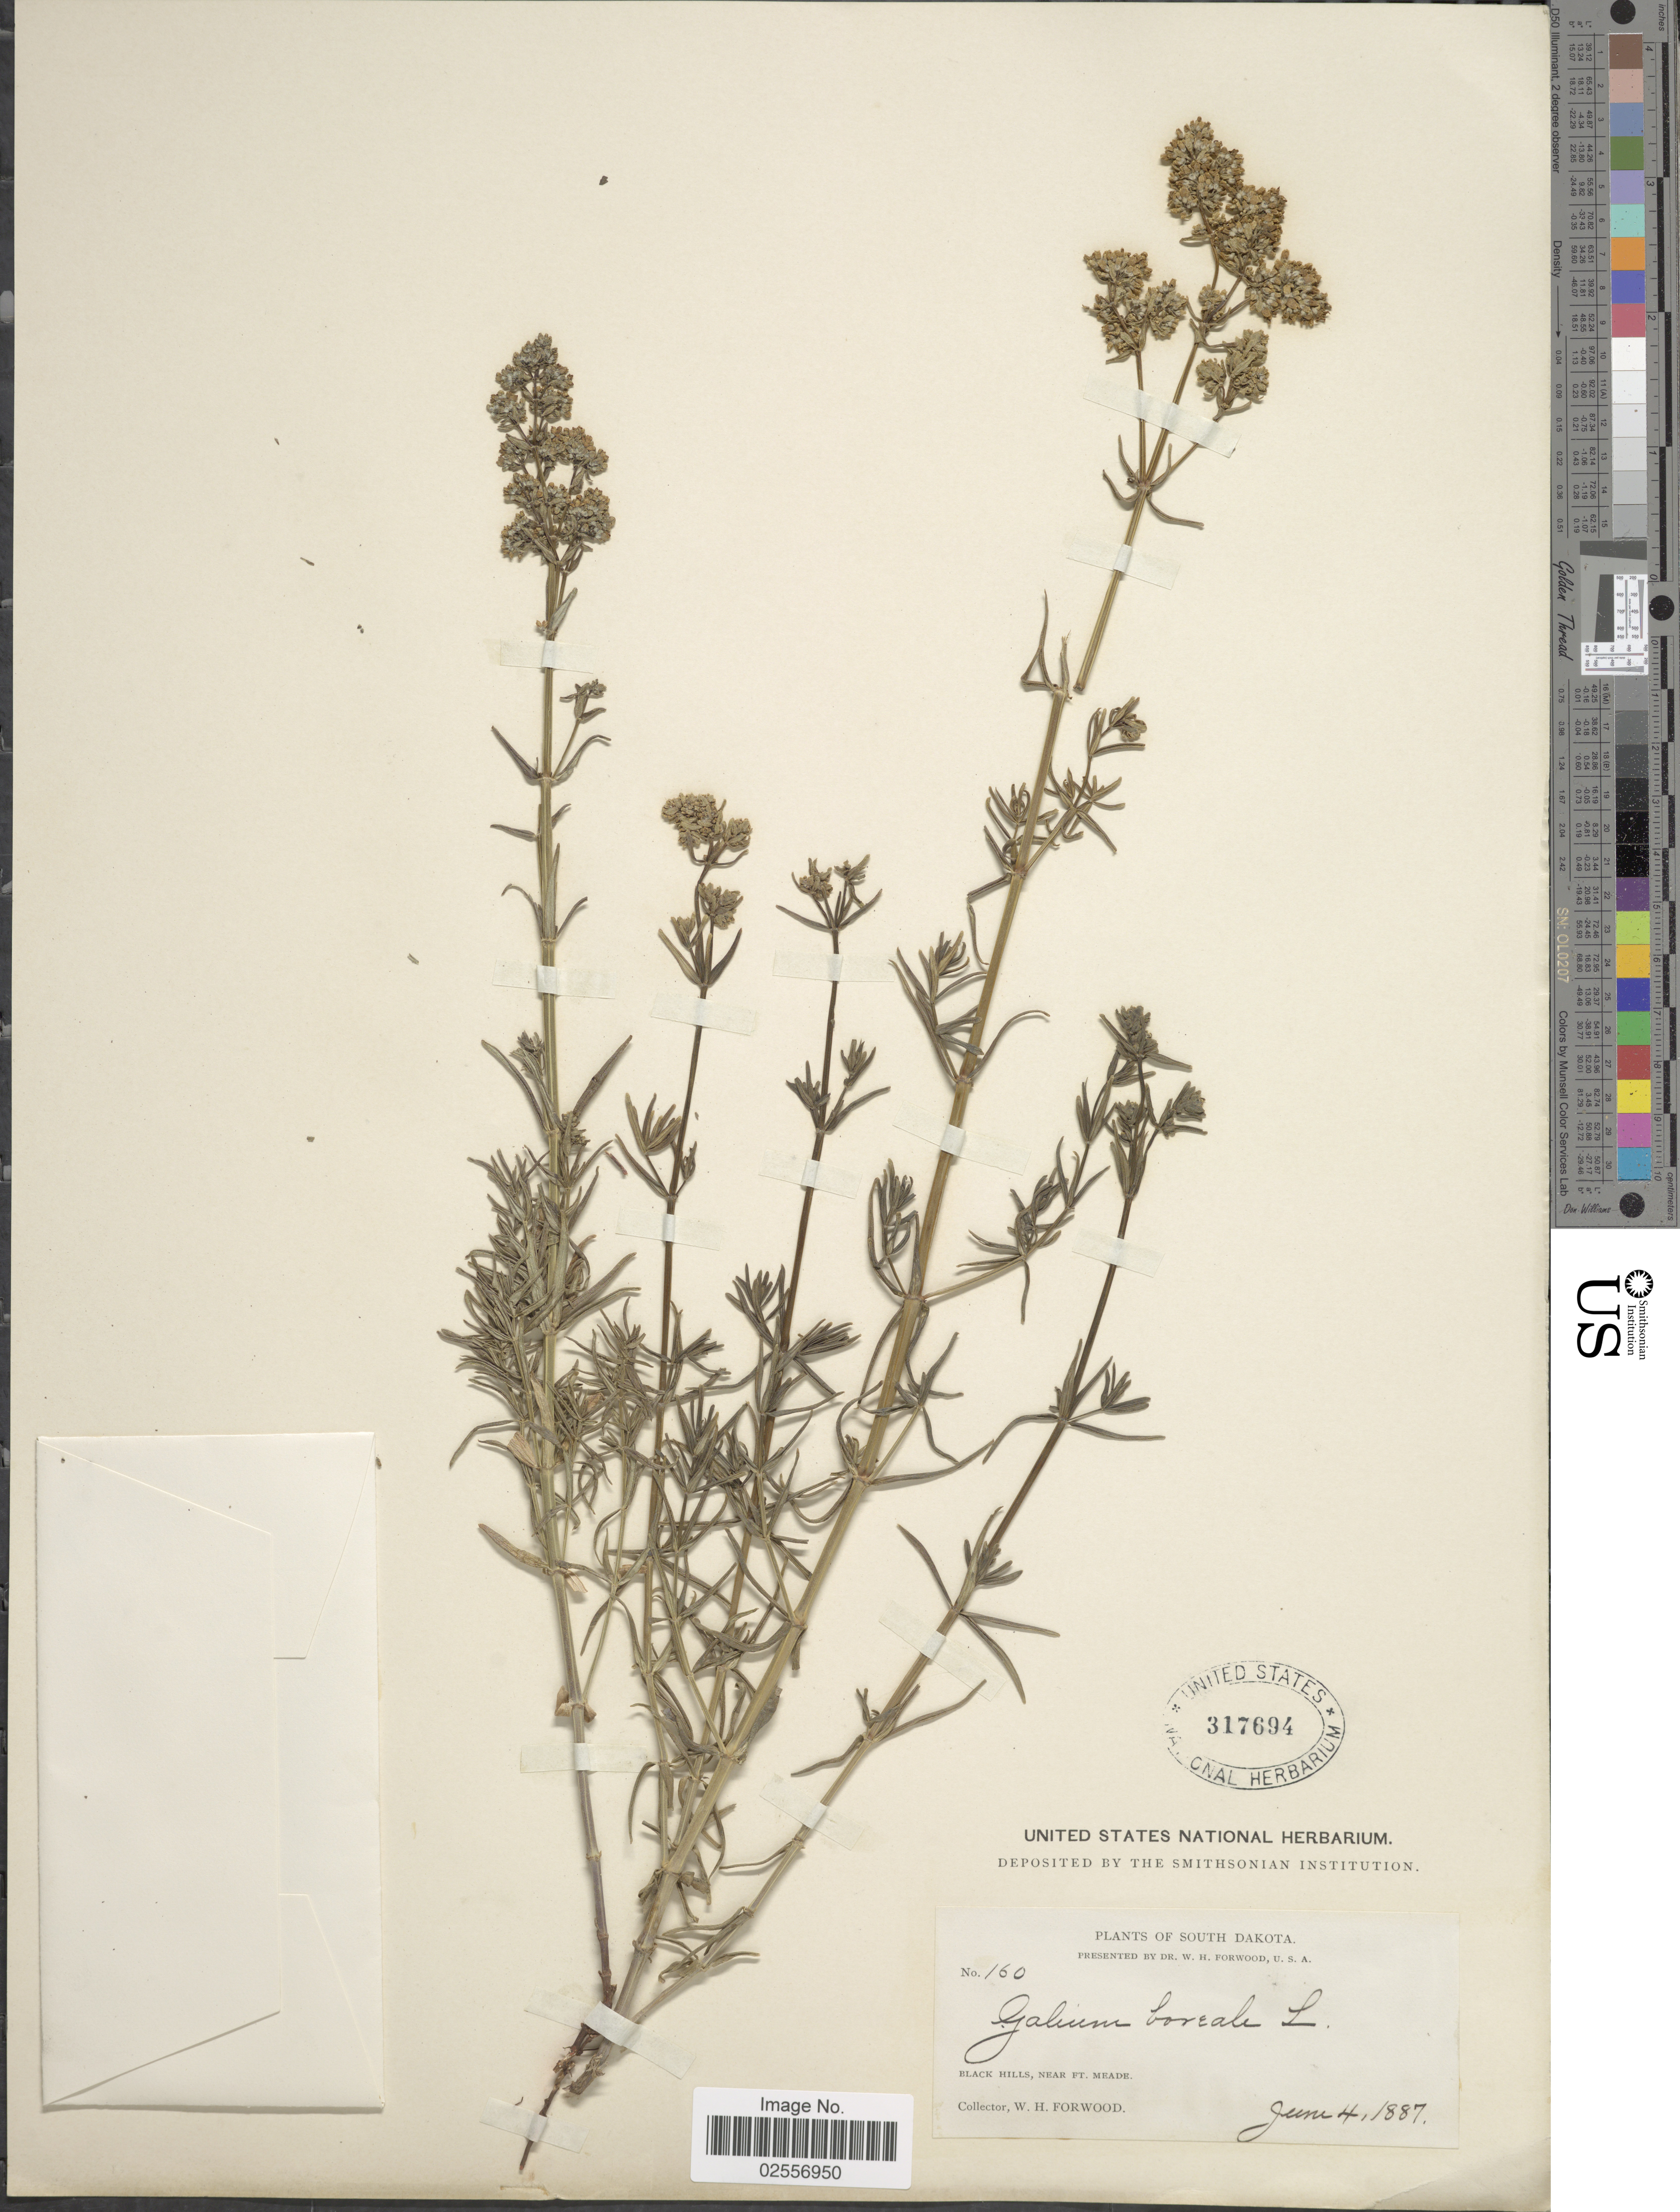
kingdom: Plantae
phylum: Tracheophyta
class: Magnoliopsida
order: Gentianales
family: Rubiaceae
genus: Galium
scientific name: Galium boreale L.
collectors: W. Forwood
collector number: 160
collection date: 1887-06-04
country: United States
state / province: South Dakota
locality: Black Hills, near Ft. Meade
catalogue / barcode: US 317694